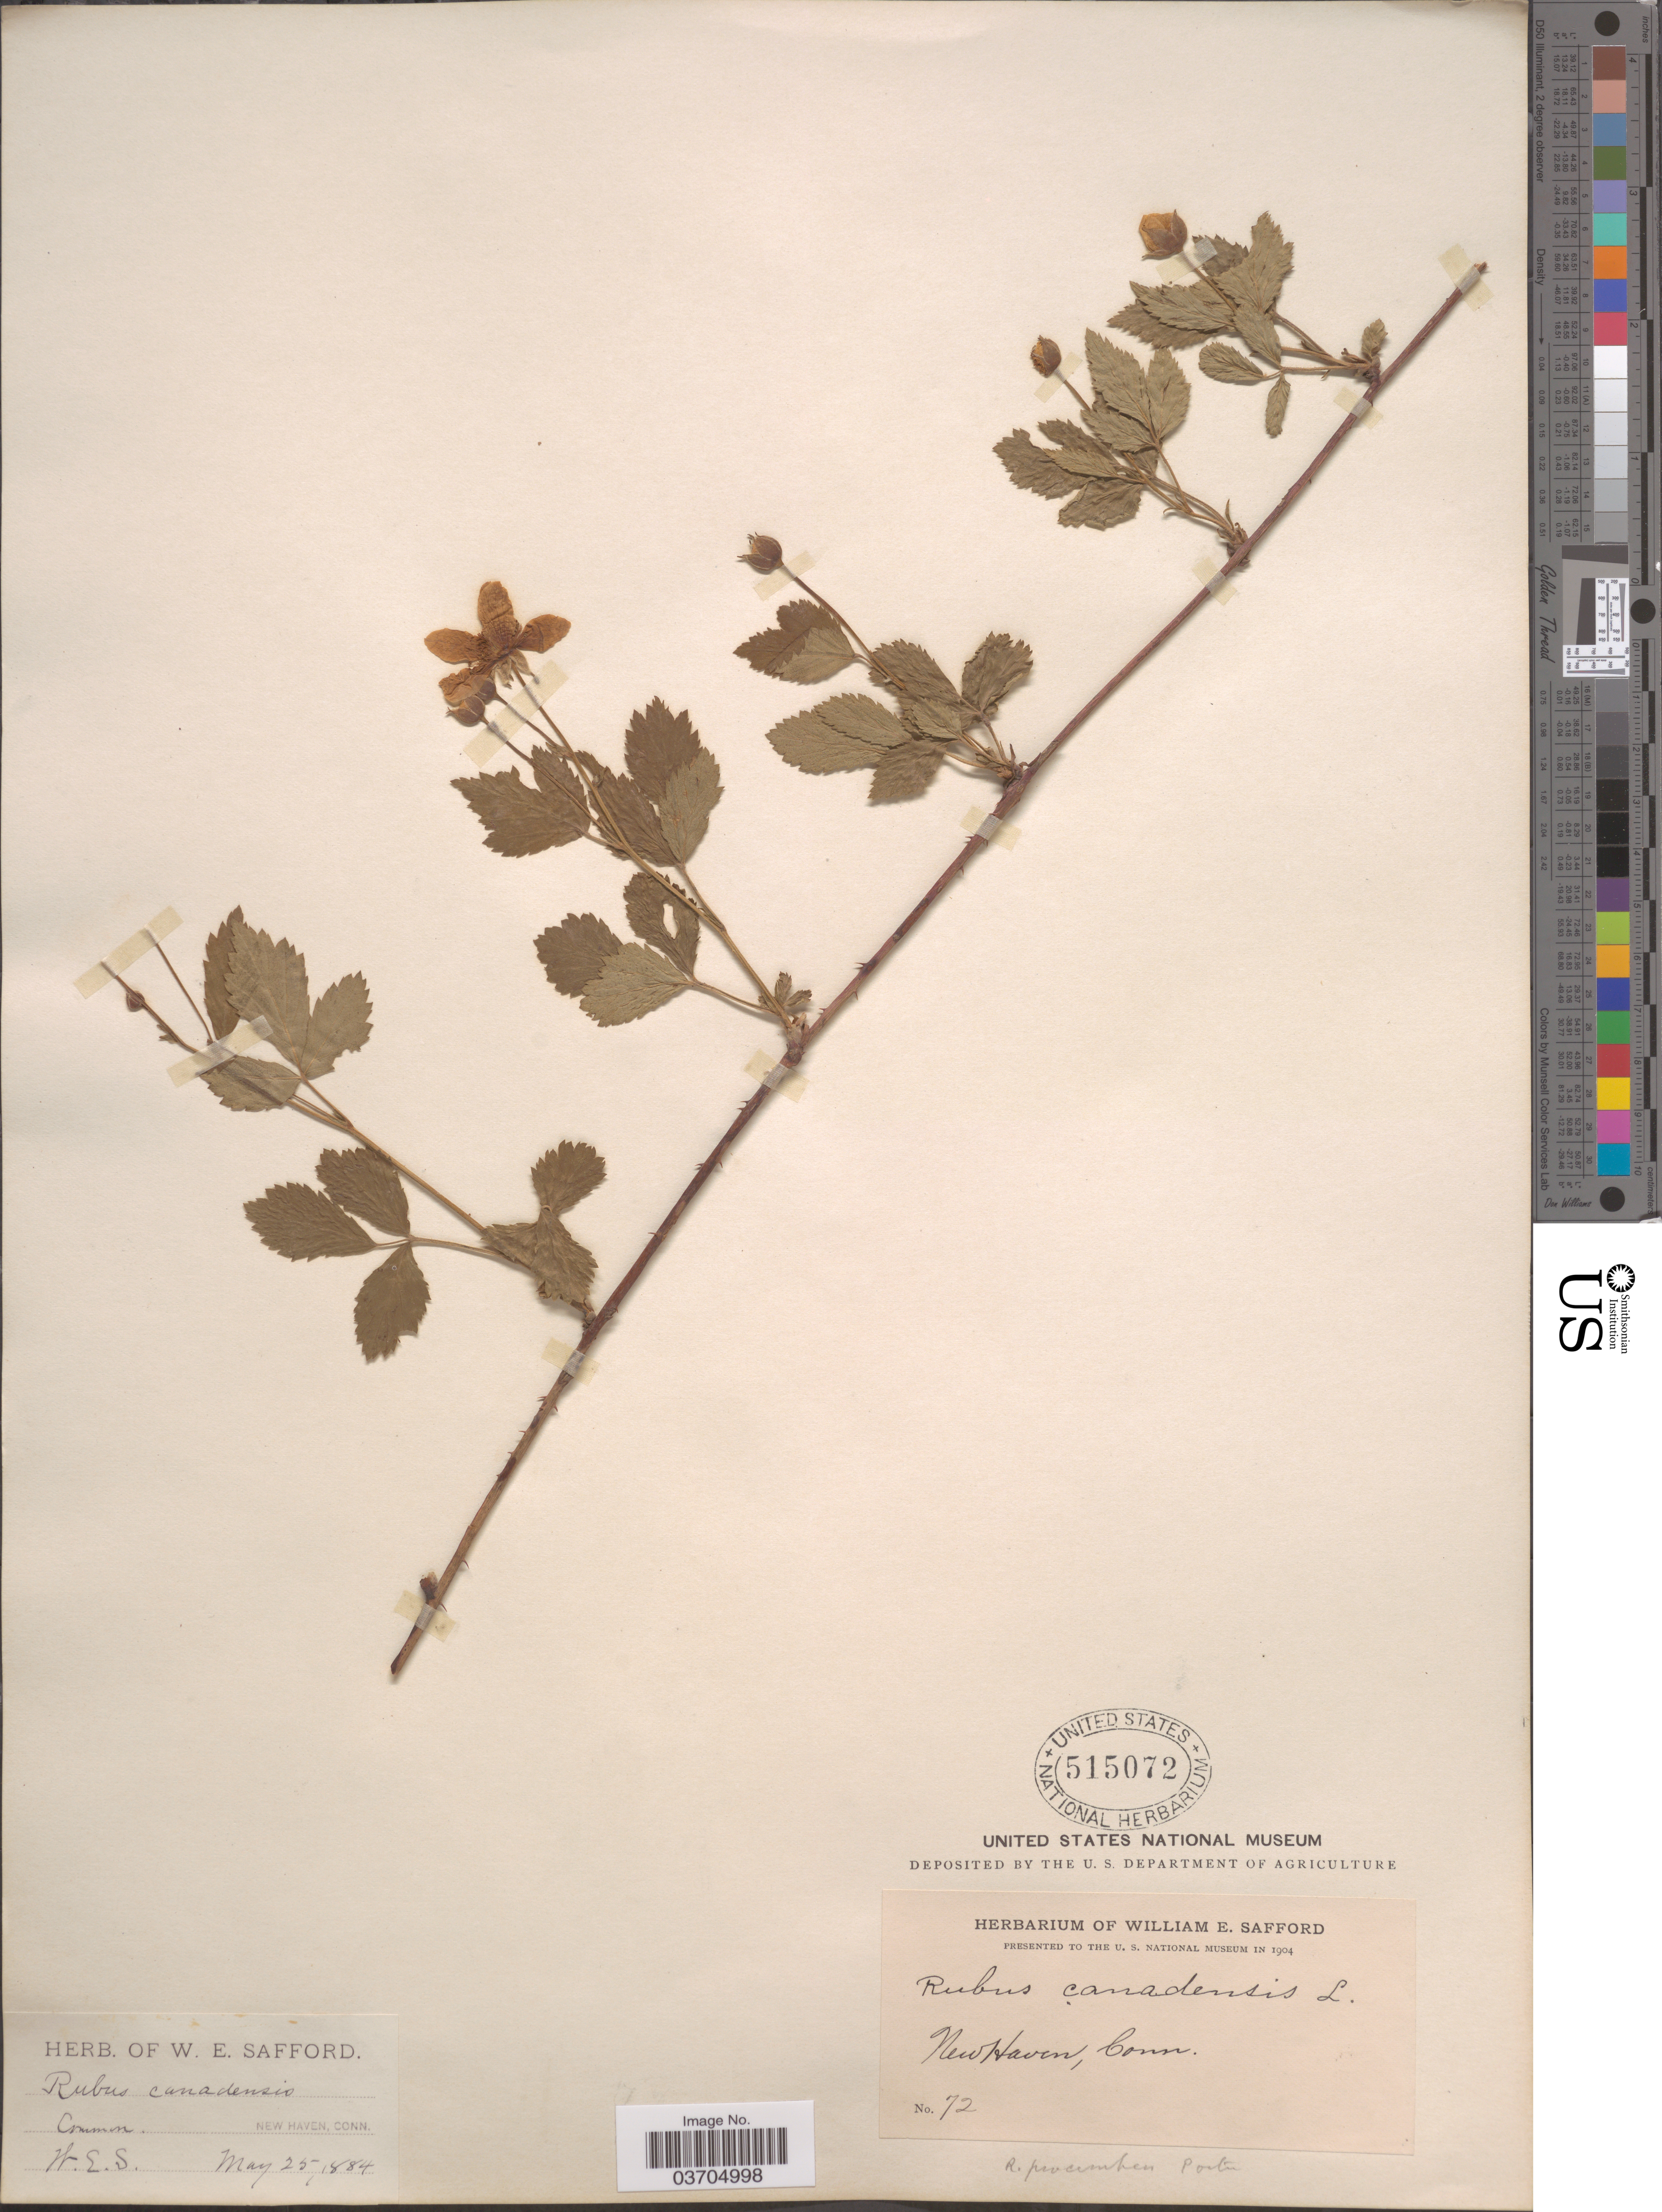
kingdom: Plantae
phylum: Tracheophyta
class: Magnoliopsida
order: Rosales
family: Rosaceae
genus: Rubus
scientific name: Rubus procumbens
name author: Muhl.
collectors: W. E. Safford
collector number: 72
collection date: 1884-05-25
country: United States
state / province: Connecticut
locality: New Haven.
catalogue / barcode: US 515072